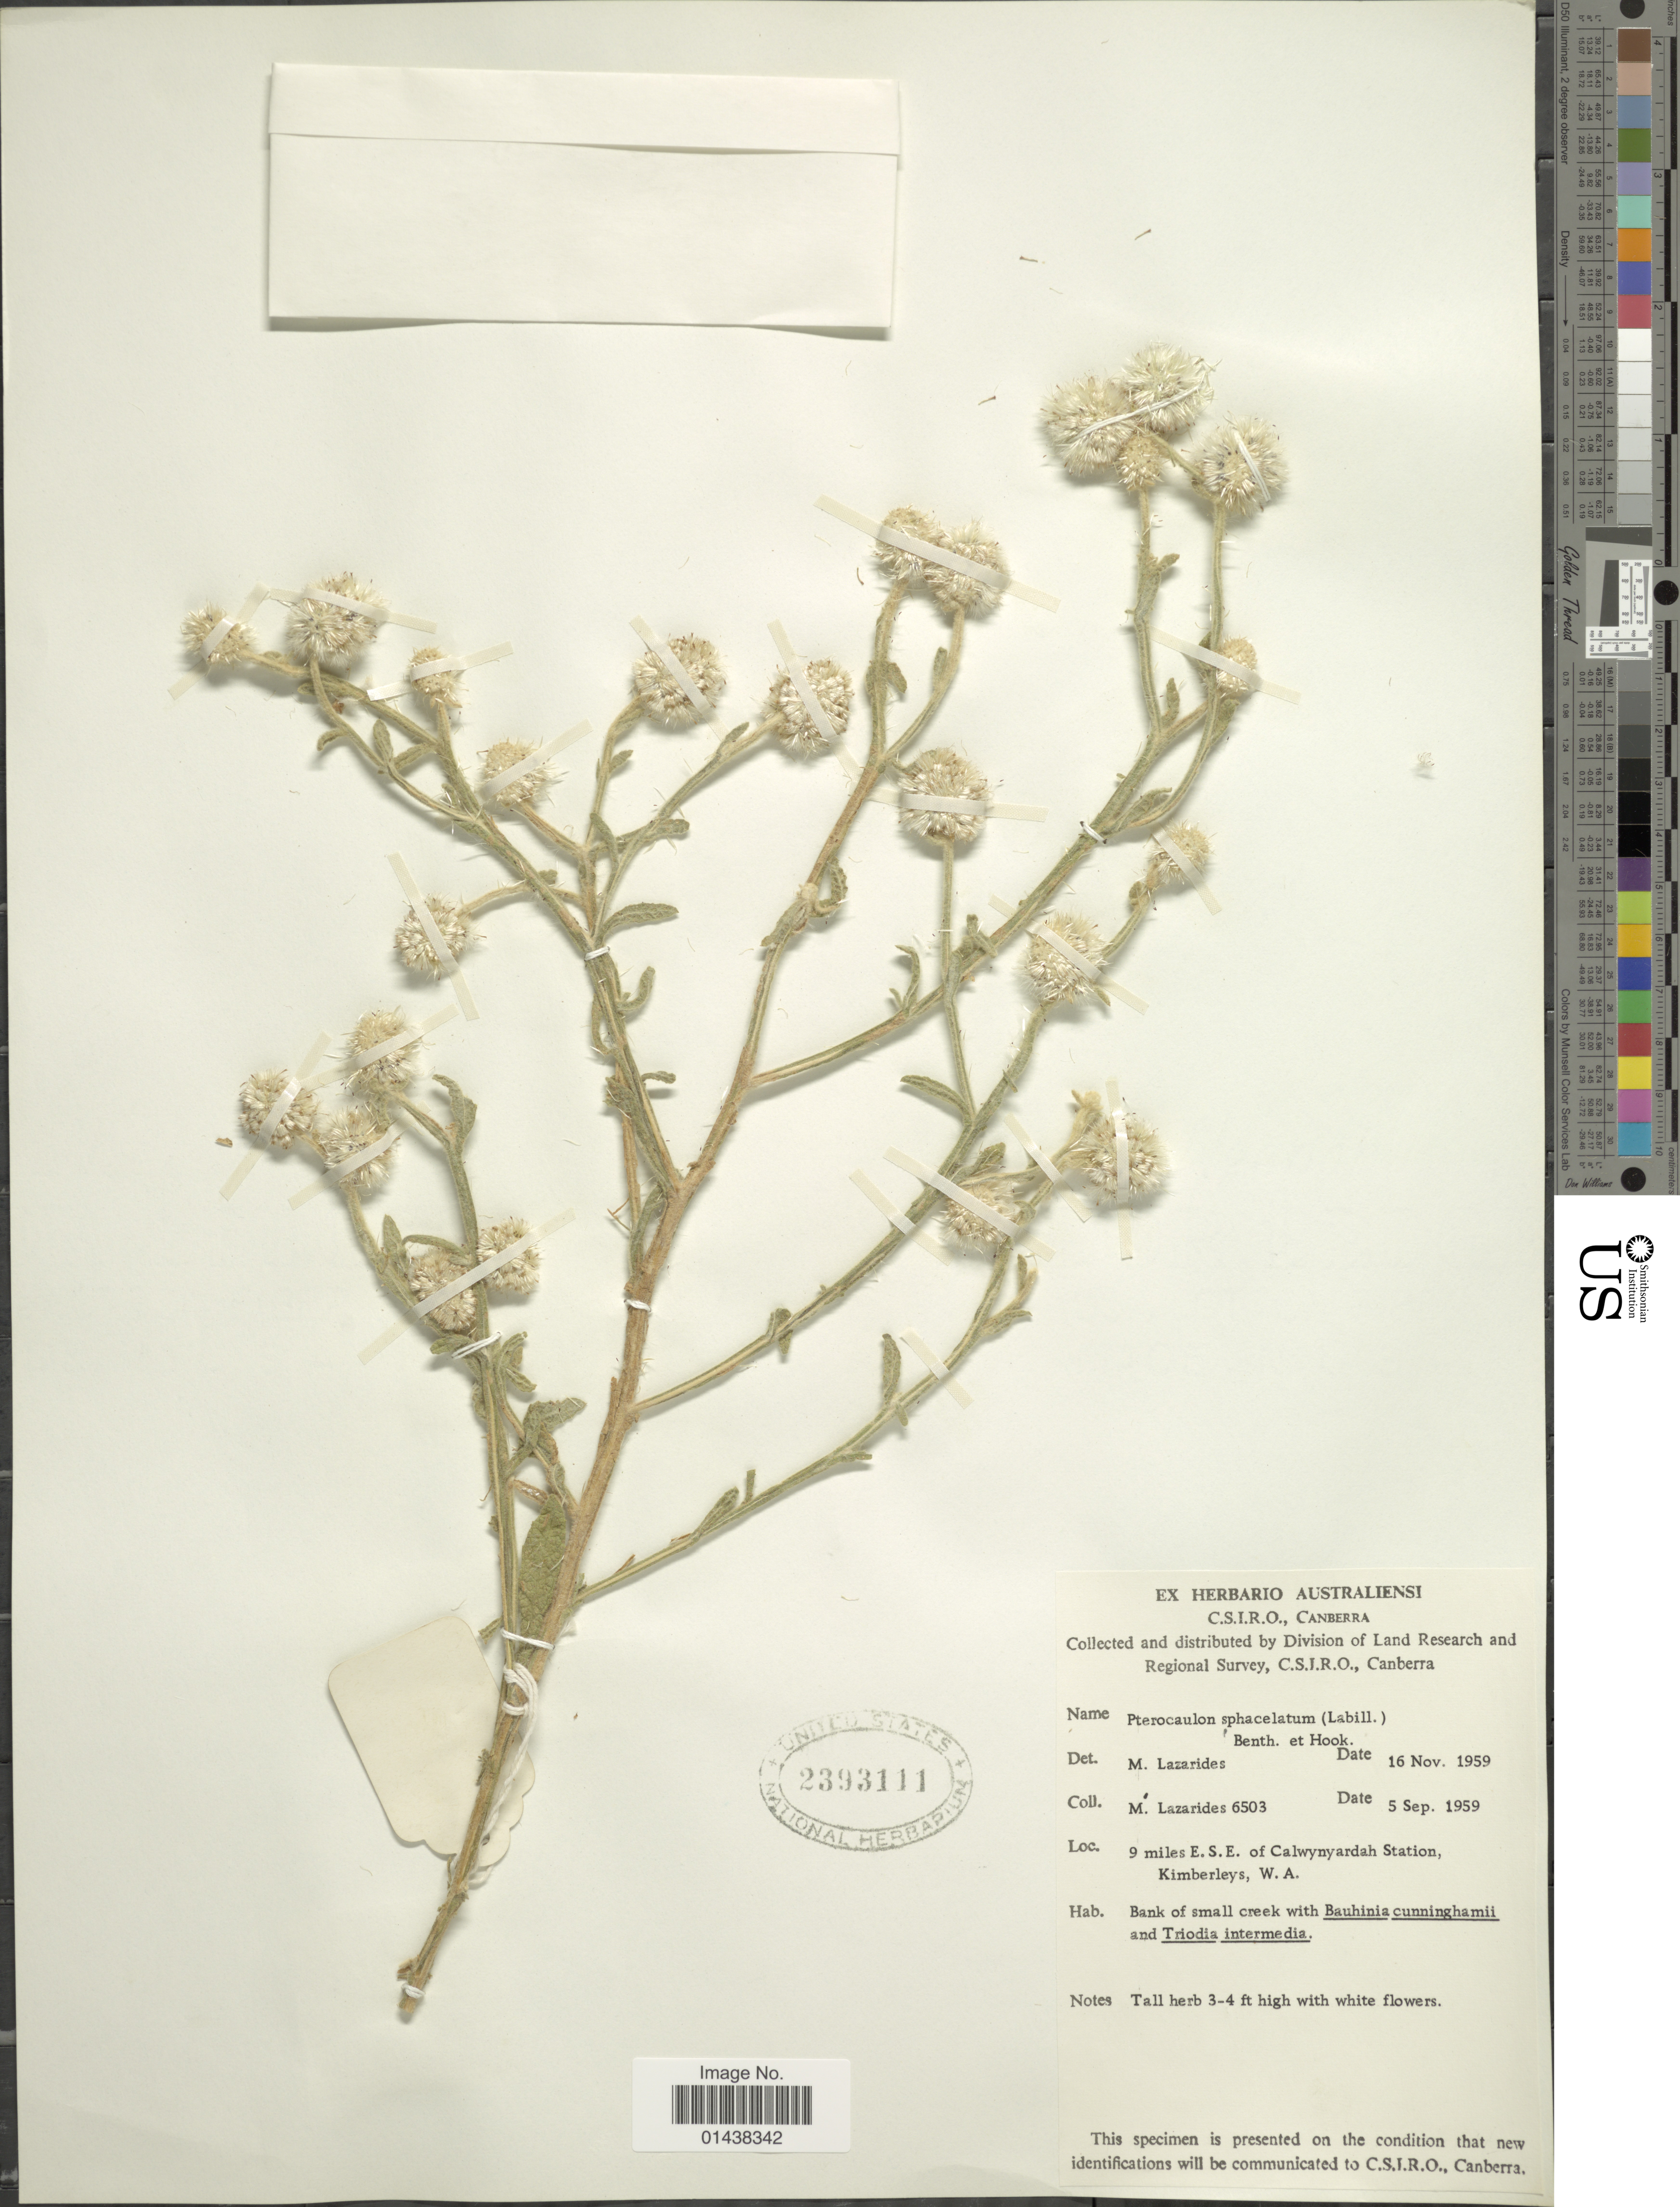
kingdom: Plantae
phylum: Tracheophyta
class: Magnoliopsida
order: Asterales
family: Asteraceae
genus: Pterocaulon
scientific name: Pterocaulon sphacelatum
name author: (Labill.) F. Muell.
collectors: M. Lazarides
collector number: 6503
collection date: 1959-09-05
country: Australia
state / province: Western Australia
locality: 9 miles E.S.E of Calwynyardah Station, Kimber;eys, W.A.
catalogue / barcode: US 2393111